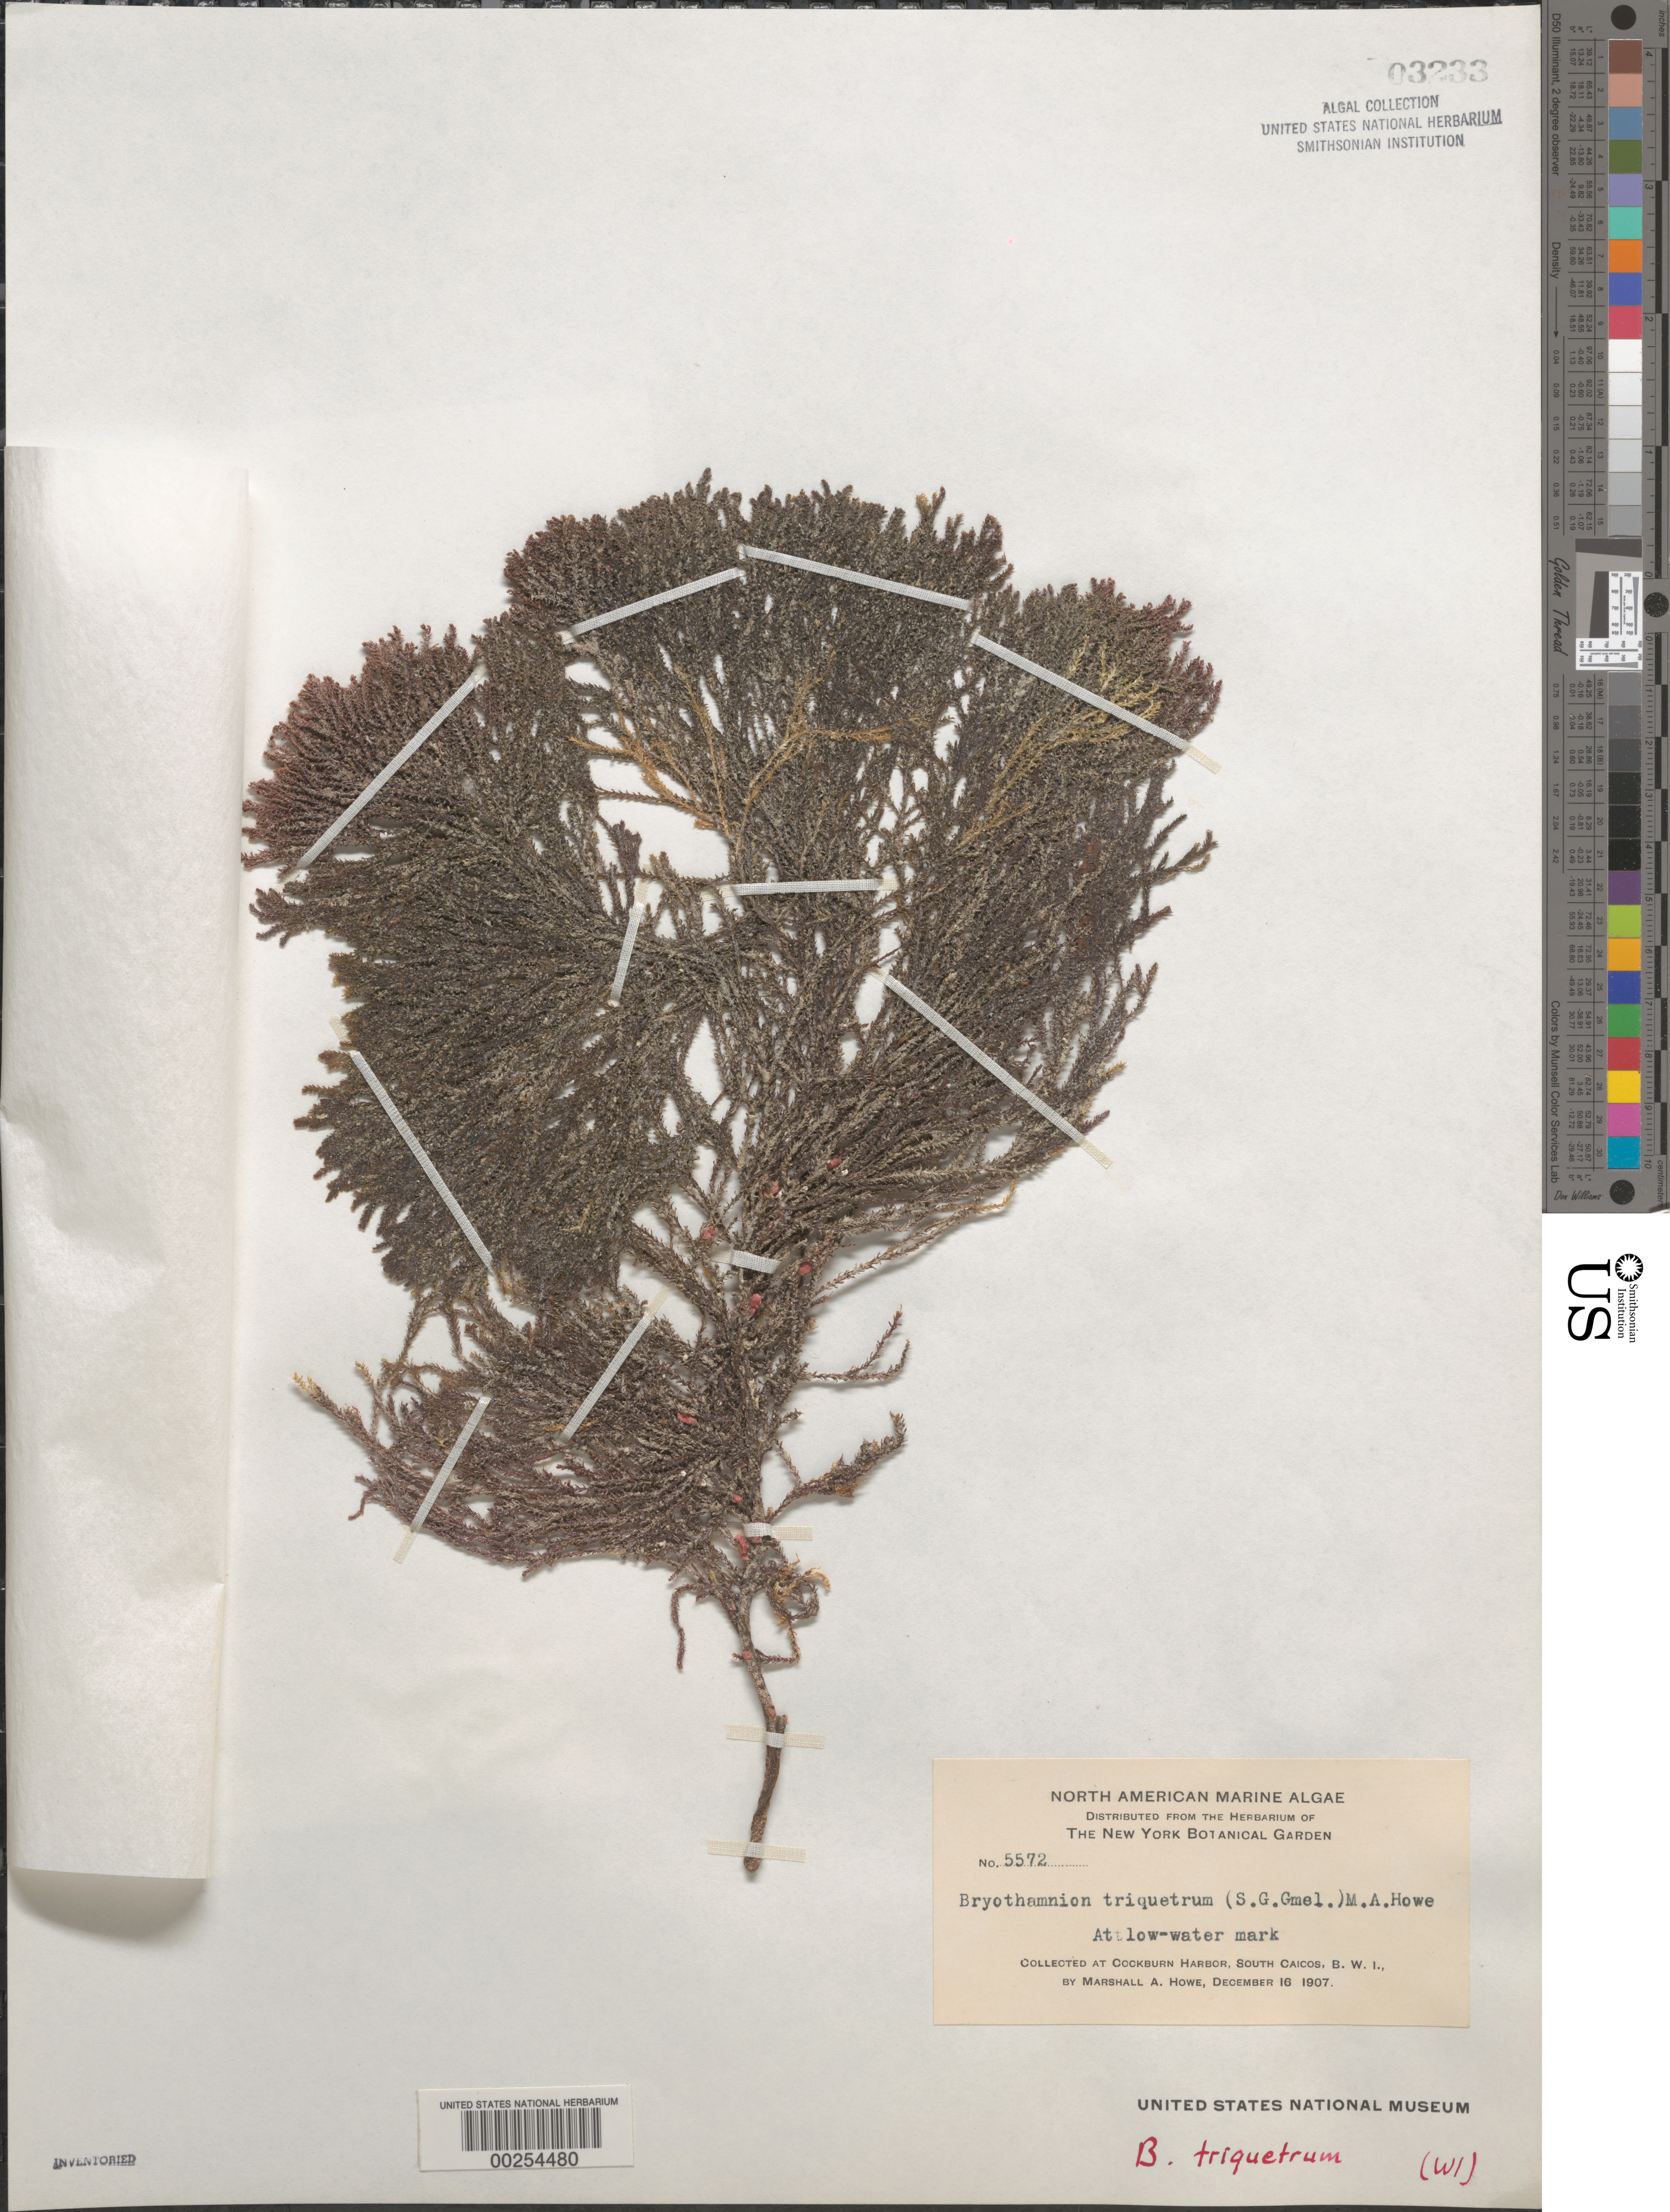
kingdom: Plantae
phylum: Rhodophyta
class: Florideophyceae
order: Ceramiales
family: Rhodomelaceae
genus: Alsidium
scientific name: Alsidium triquetrum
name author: (S.G. Gmel.) Trevis.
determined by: Algae name updating Project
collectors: M. A. Howe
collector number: MAH 5572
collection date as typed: December 16, 1907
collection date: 1907-12-16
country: Turks and Caicos Islands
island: South Caicos Island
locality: Cockburn Harbor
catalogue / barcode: US 3233